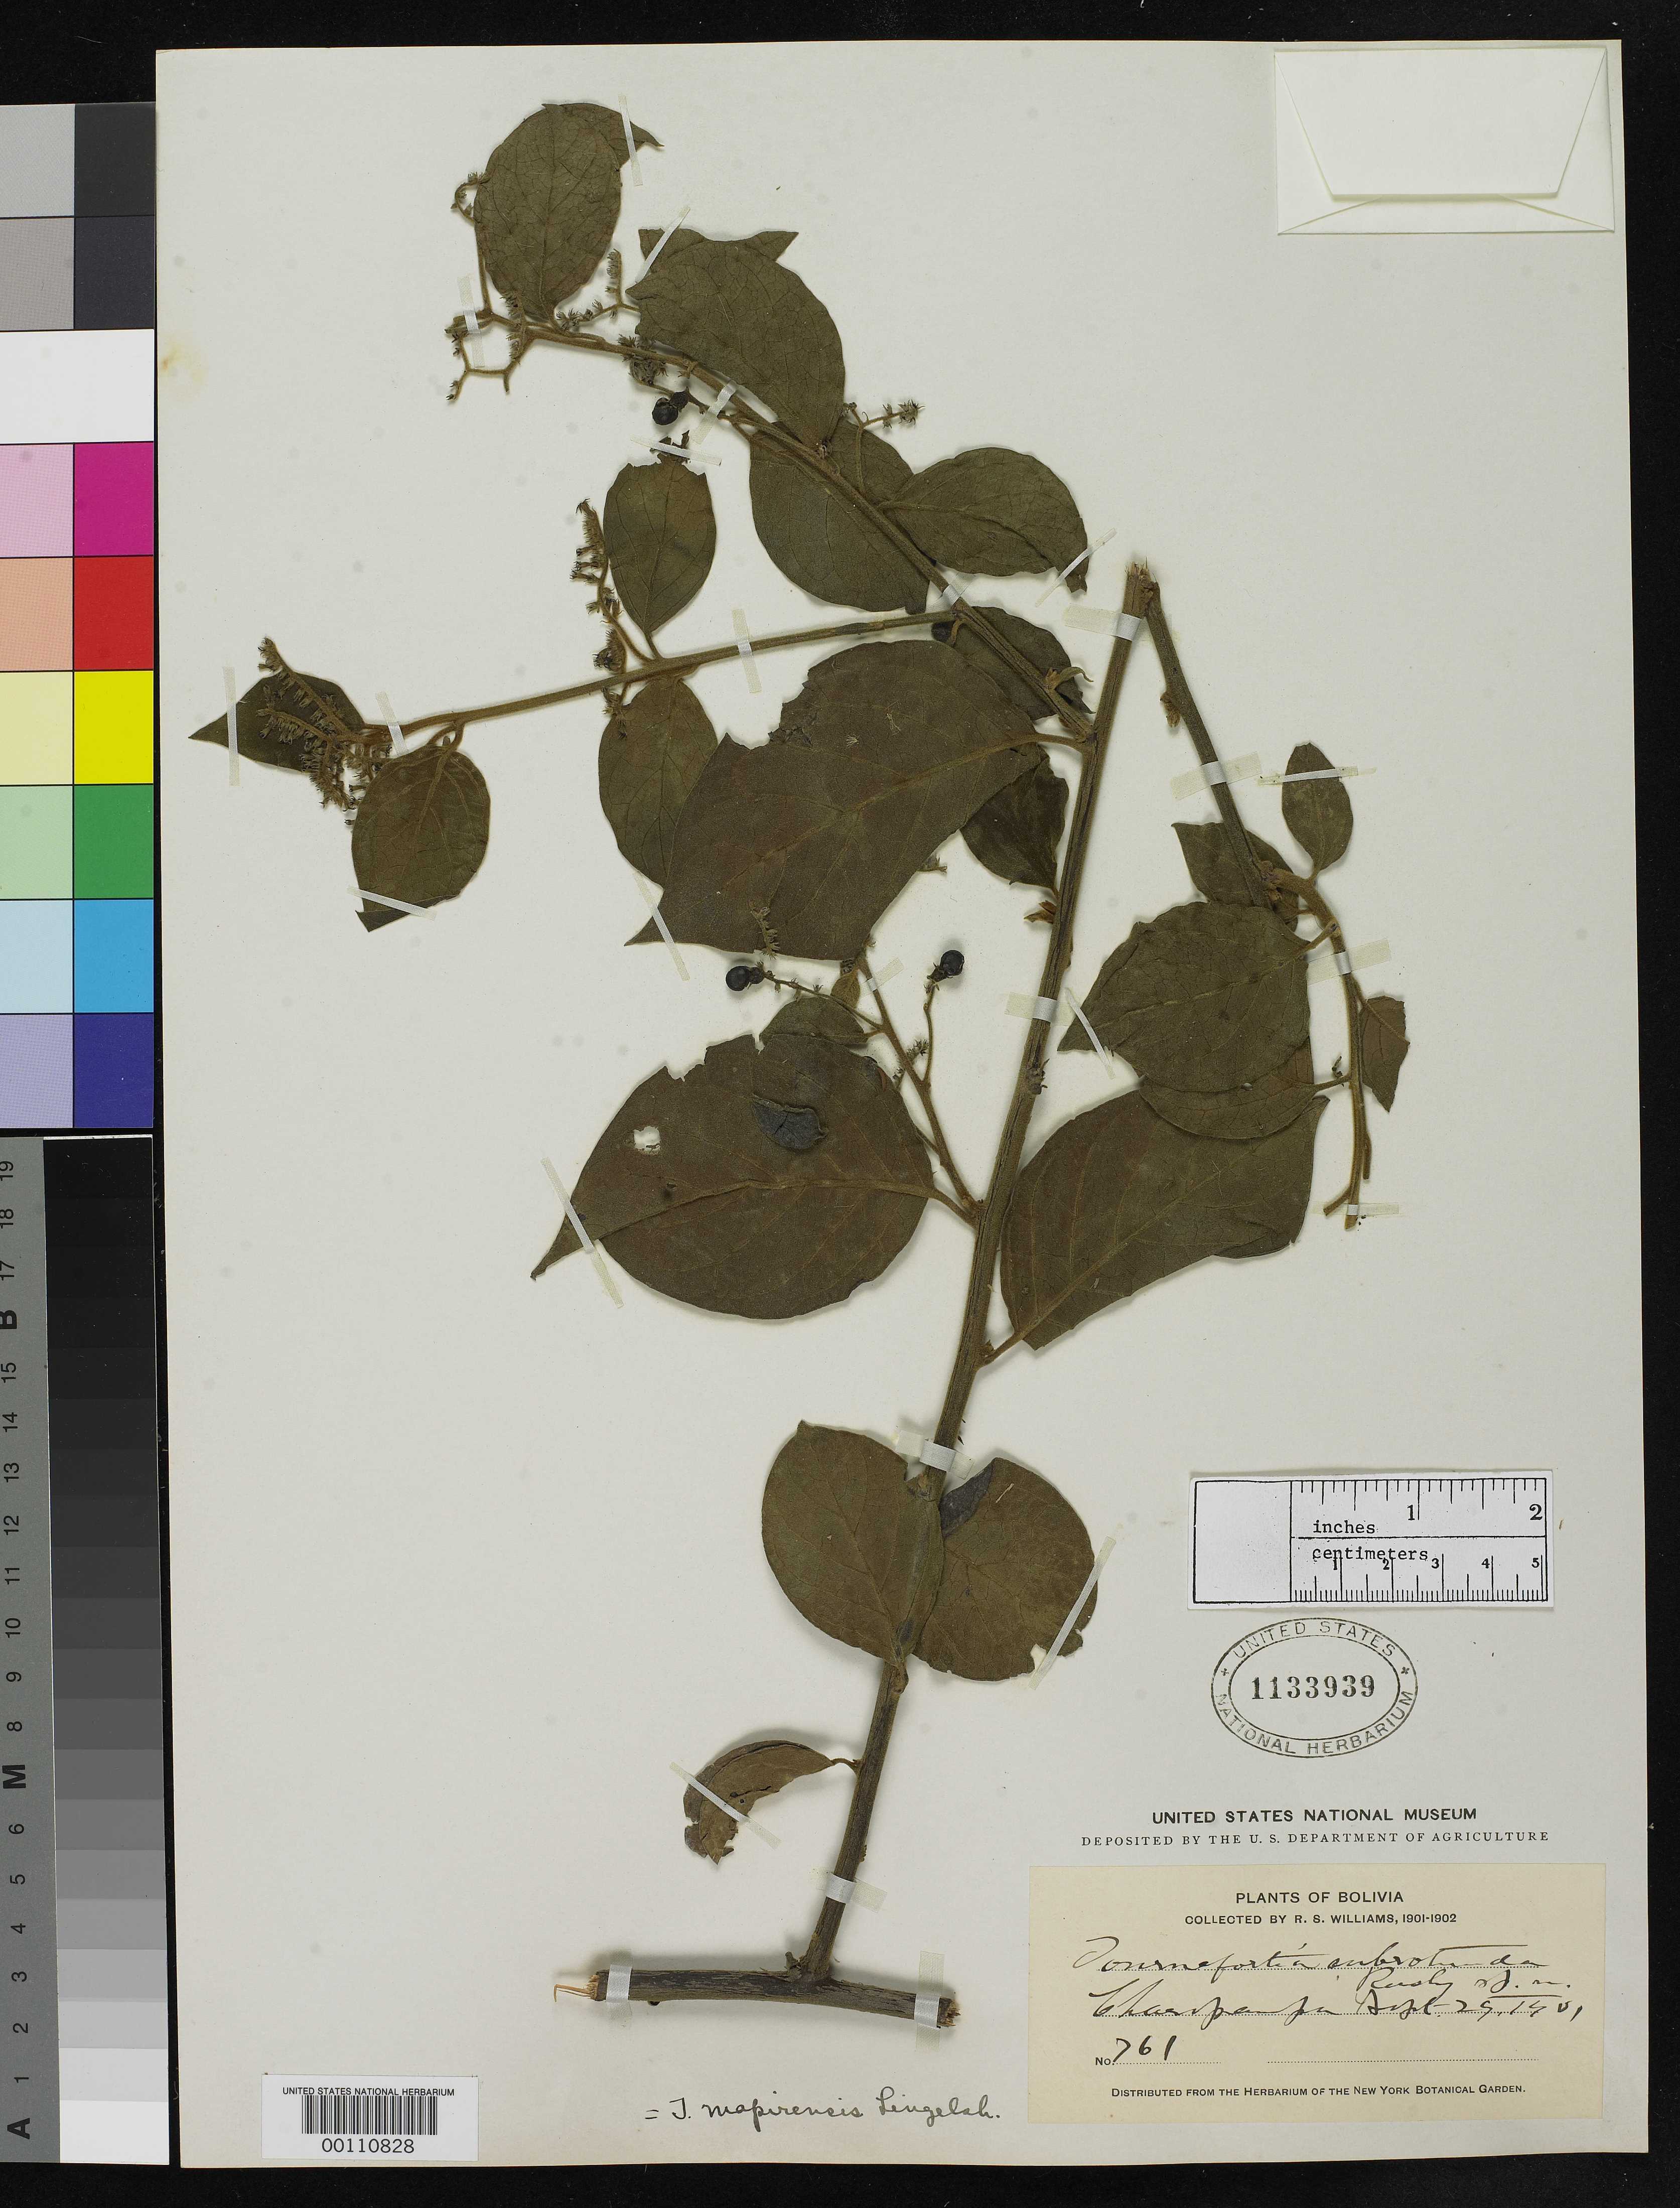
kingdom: Plantae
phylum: Tracheophyta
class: Magnoliopsida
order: Boraginales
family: Heliotropiaceae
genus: Tournefortia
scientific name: Tournefortia subrotunda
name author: Rusby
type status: Isotype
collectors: R. S. Williams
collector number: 761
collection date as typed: Sep. 29, 1901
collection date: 1901-09-29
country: Bolivia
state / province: La Páz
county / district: Larecaja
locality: Charopampa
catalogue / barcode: US 1133939